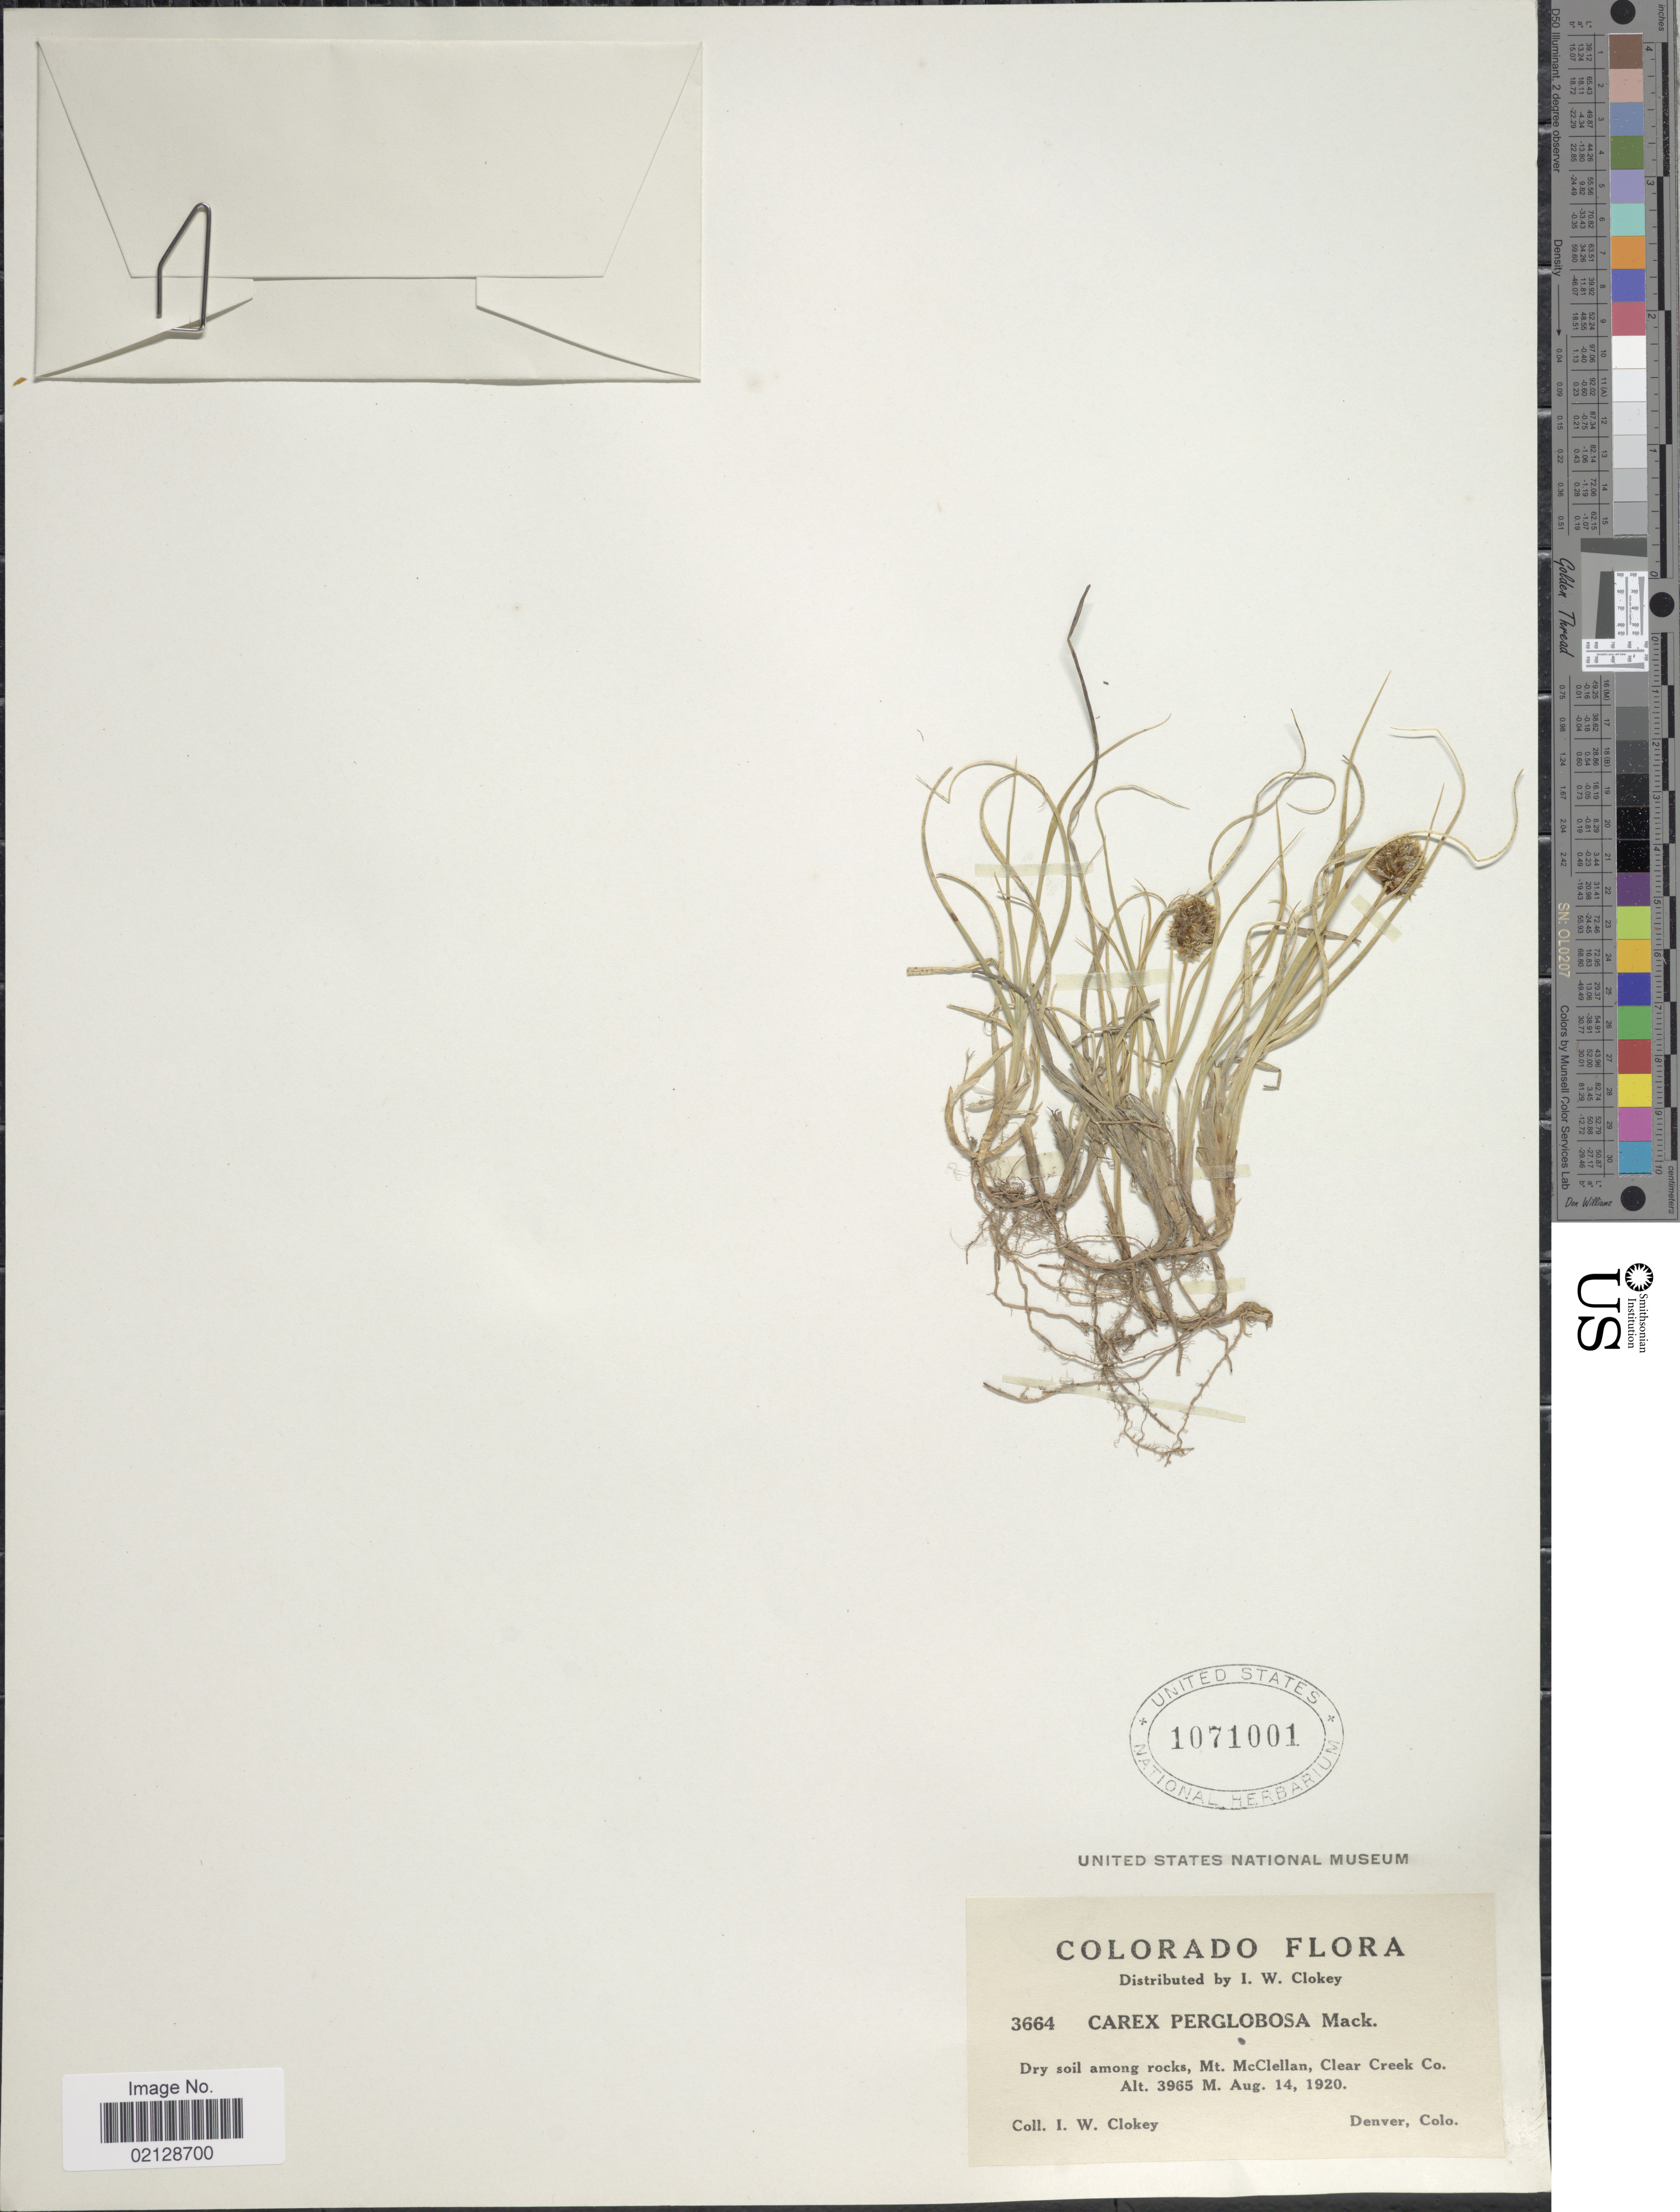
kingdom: Plantae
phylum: Tracheophyta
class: Liliopsida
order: Poales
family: Cyperaceae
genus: Carex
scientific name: Carex perglobosa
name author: Mack.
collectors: I. W. Clokey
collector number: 3664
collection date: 1920-08-14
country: United States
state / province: Colorado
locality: Dry soil among rocks, Mt. McClellan, Clear Creek Co.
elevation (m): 3965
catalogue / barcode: US 1071001